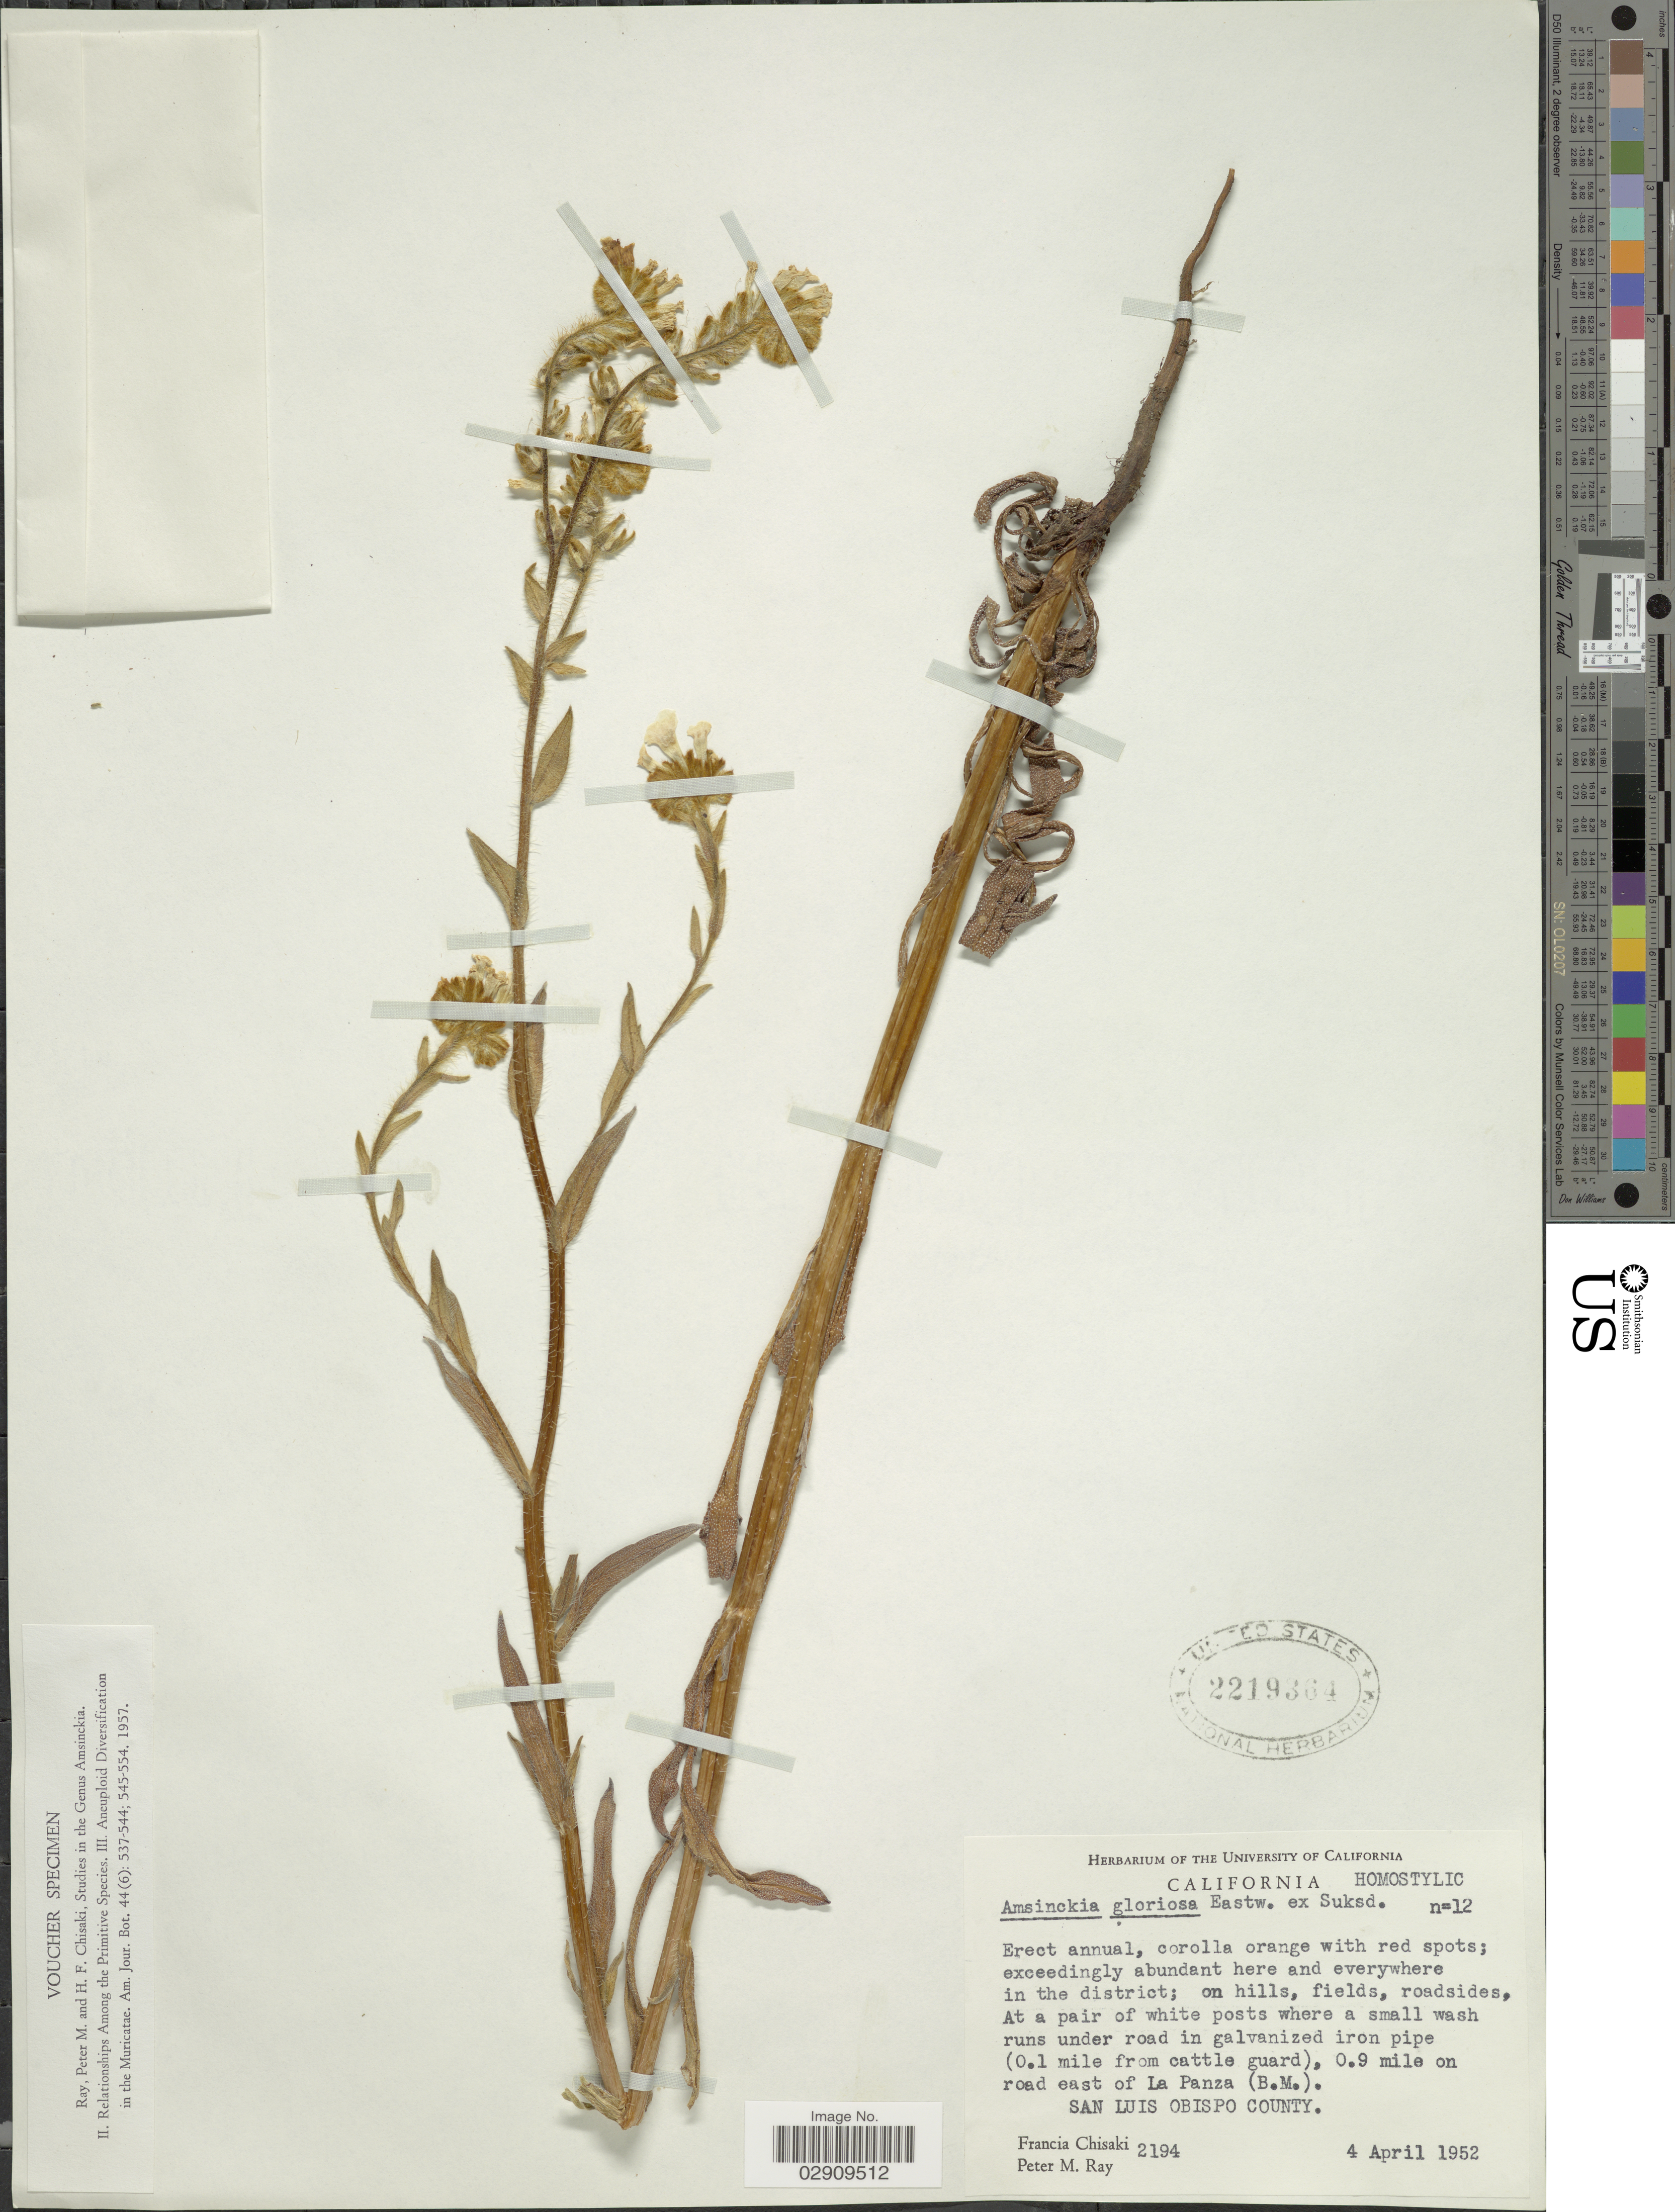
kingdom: Plantae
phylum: Tracheophyta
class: Magnoliopsida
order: Boraginales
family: Boraginaceae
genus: Amsinckia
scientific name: Amsinckia tessellata var. gloriosa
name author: (Eastw. ex Suksd.) Hoover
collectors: F. Chisaki & P. Ray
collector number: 2194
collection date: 1952-04-04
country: United States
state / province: California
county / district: San Luis Obispo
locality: (0.1 mile from cattle guard), 0.9 miles on road east of La Panza (B. M.). San Luis Obispo County.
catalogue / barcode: US 2219364